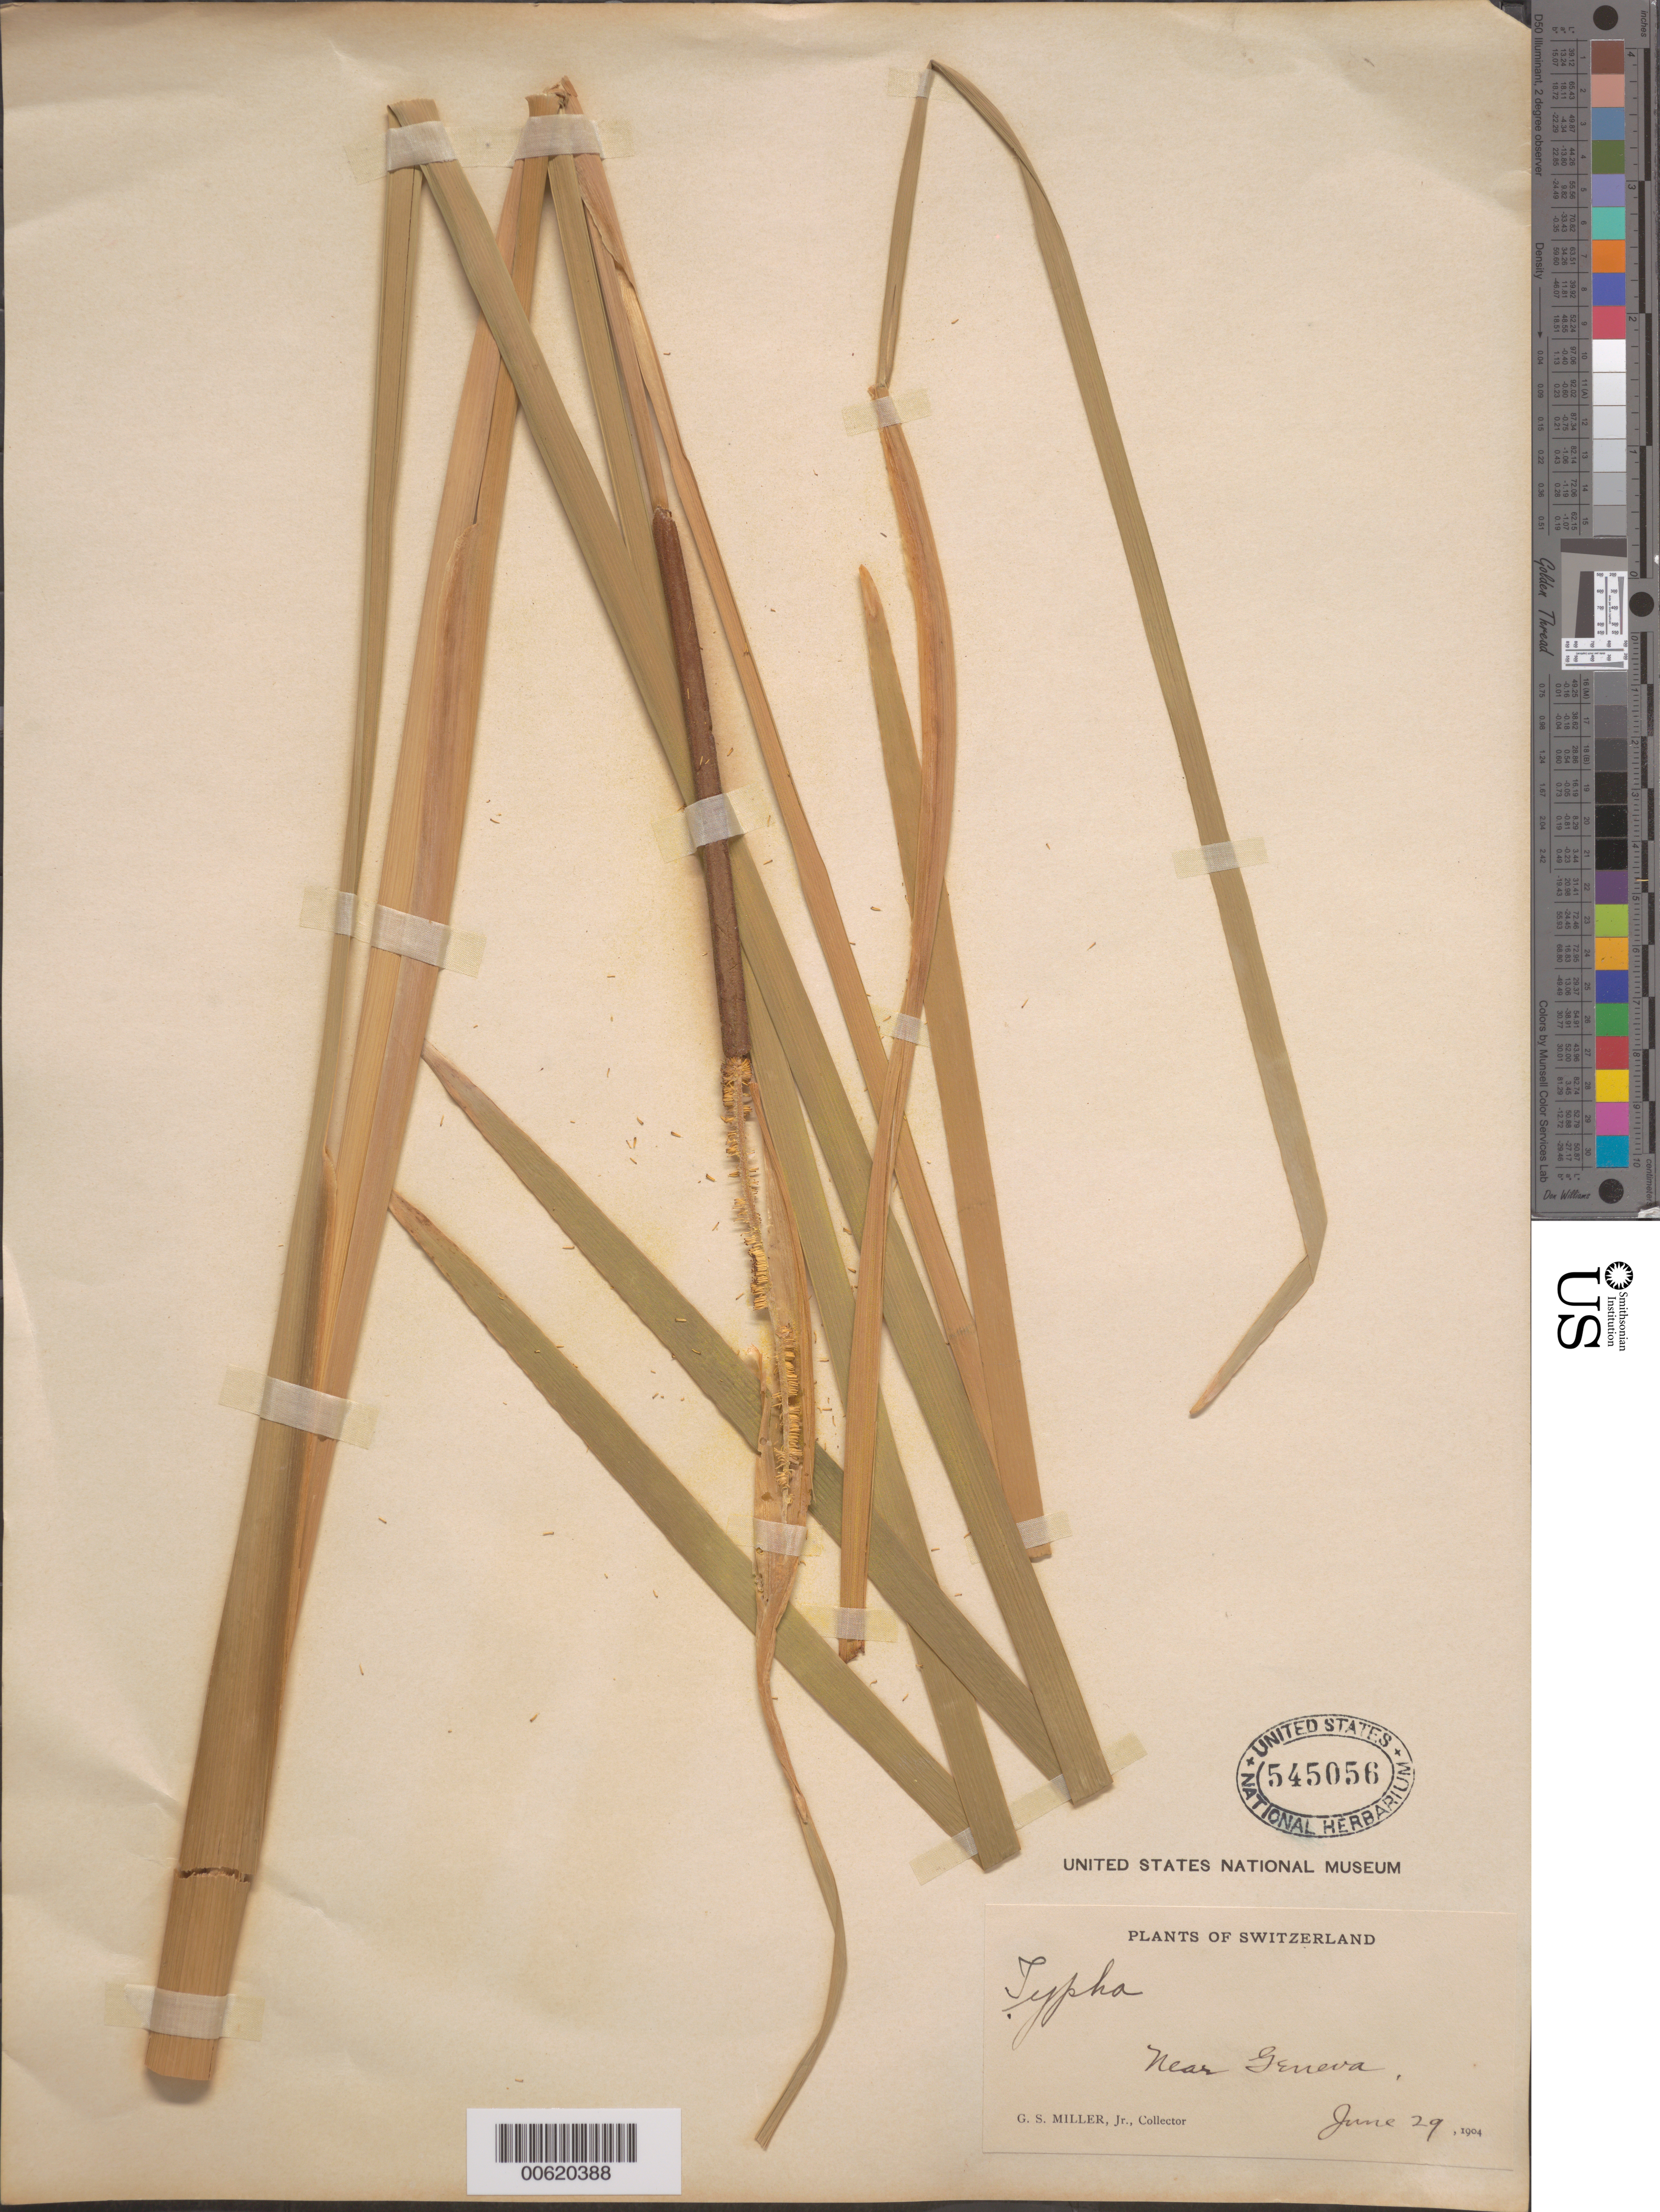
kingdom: Plantae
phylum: Tracheophyta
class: Liliopsida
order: Poales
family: Typhaceae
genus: Typha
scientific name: Typha sp.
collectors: G. S. Miller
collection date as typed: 29 Jun 1904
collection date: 1904-06-29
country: Switzerland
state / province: Genève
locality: Geneva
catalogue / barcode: US 545056